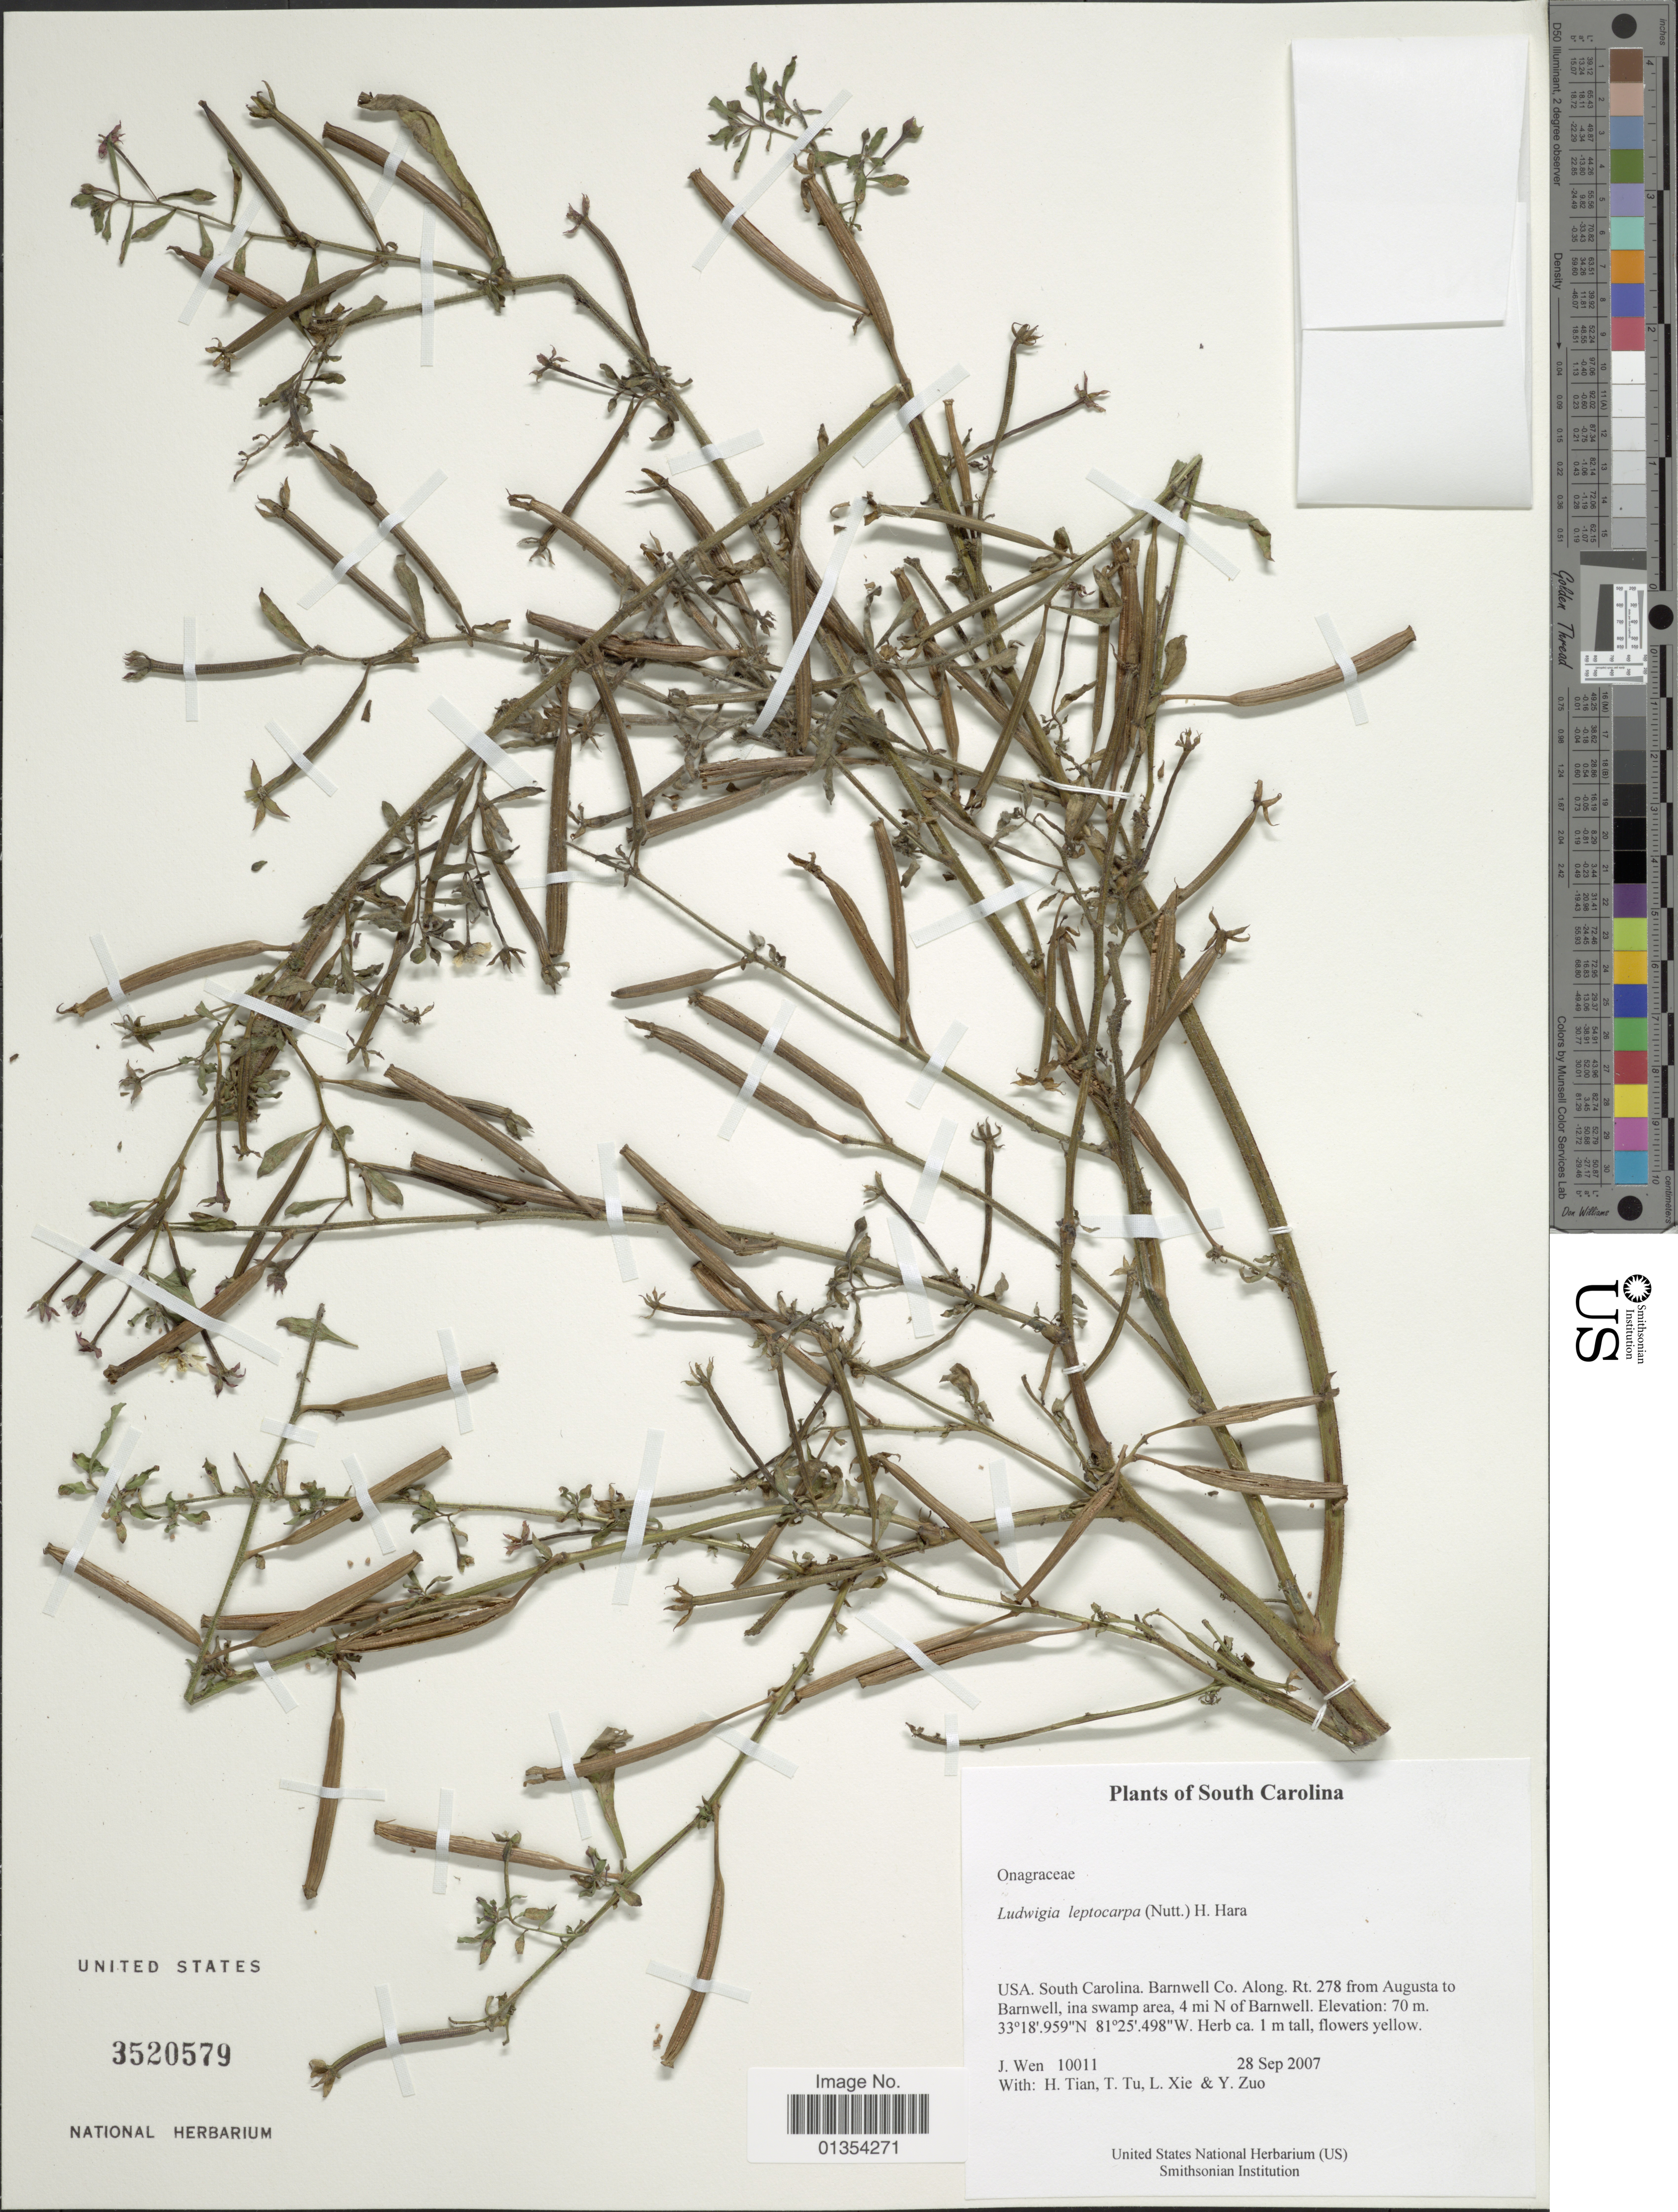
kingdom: Plantae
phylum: Tracheophyta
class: Magnoliopsida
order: Myrtales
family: Onagraceae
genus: Ludwigia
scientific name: Ludwigia leptocarpa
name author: (Nutt.) H. Hara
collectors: J. Wen, H. Tian, T. Tu, L. Xie & Y. Zuo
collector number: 10011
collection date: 2007-09-28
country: United States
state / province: South Carolina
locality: Barnwell Co. Along Rt. 278 from Augusta to Barnwell, ina swamp area, 4 mi N of Barnwell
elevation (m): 70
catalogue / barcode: US 3520579